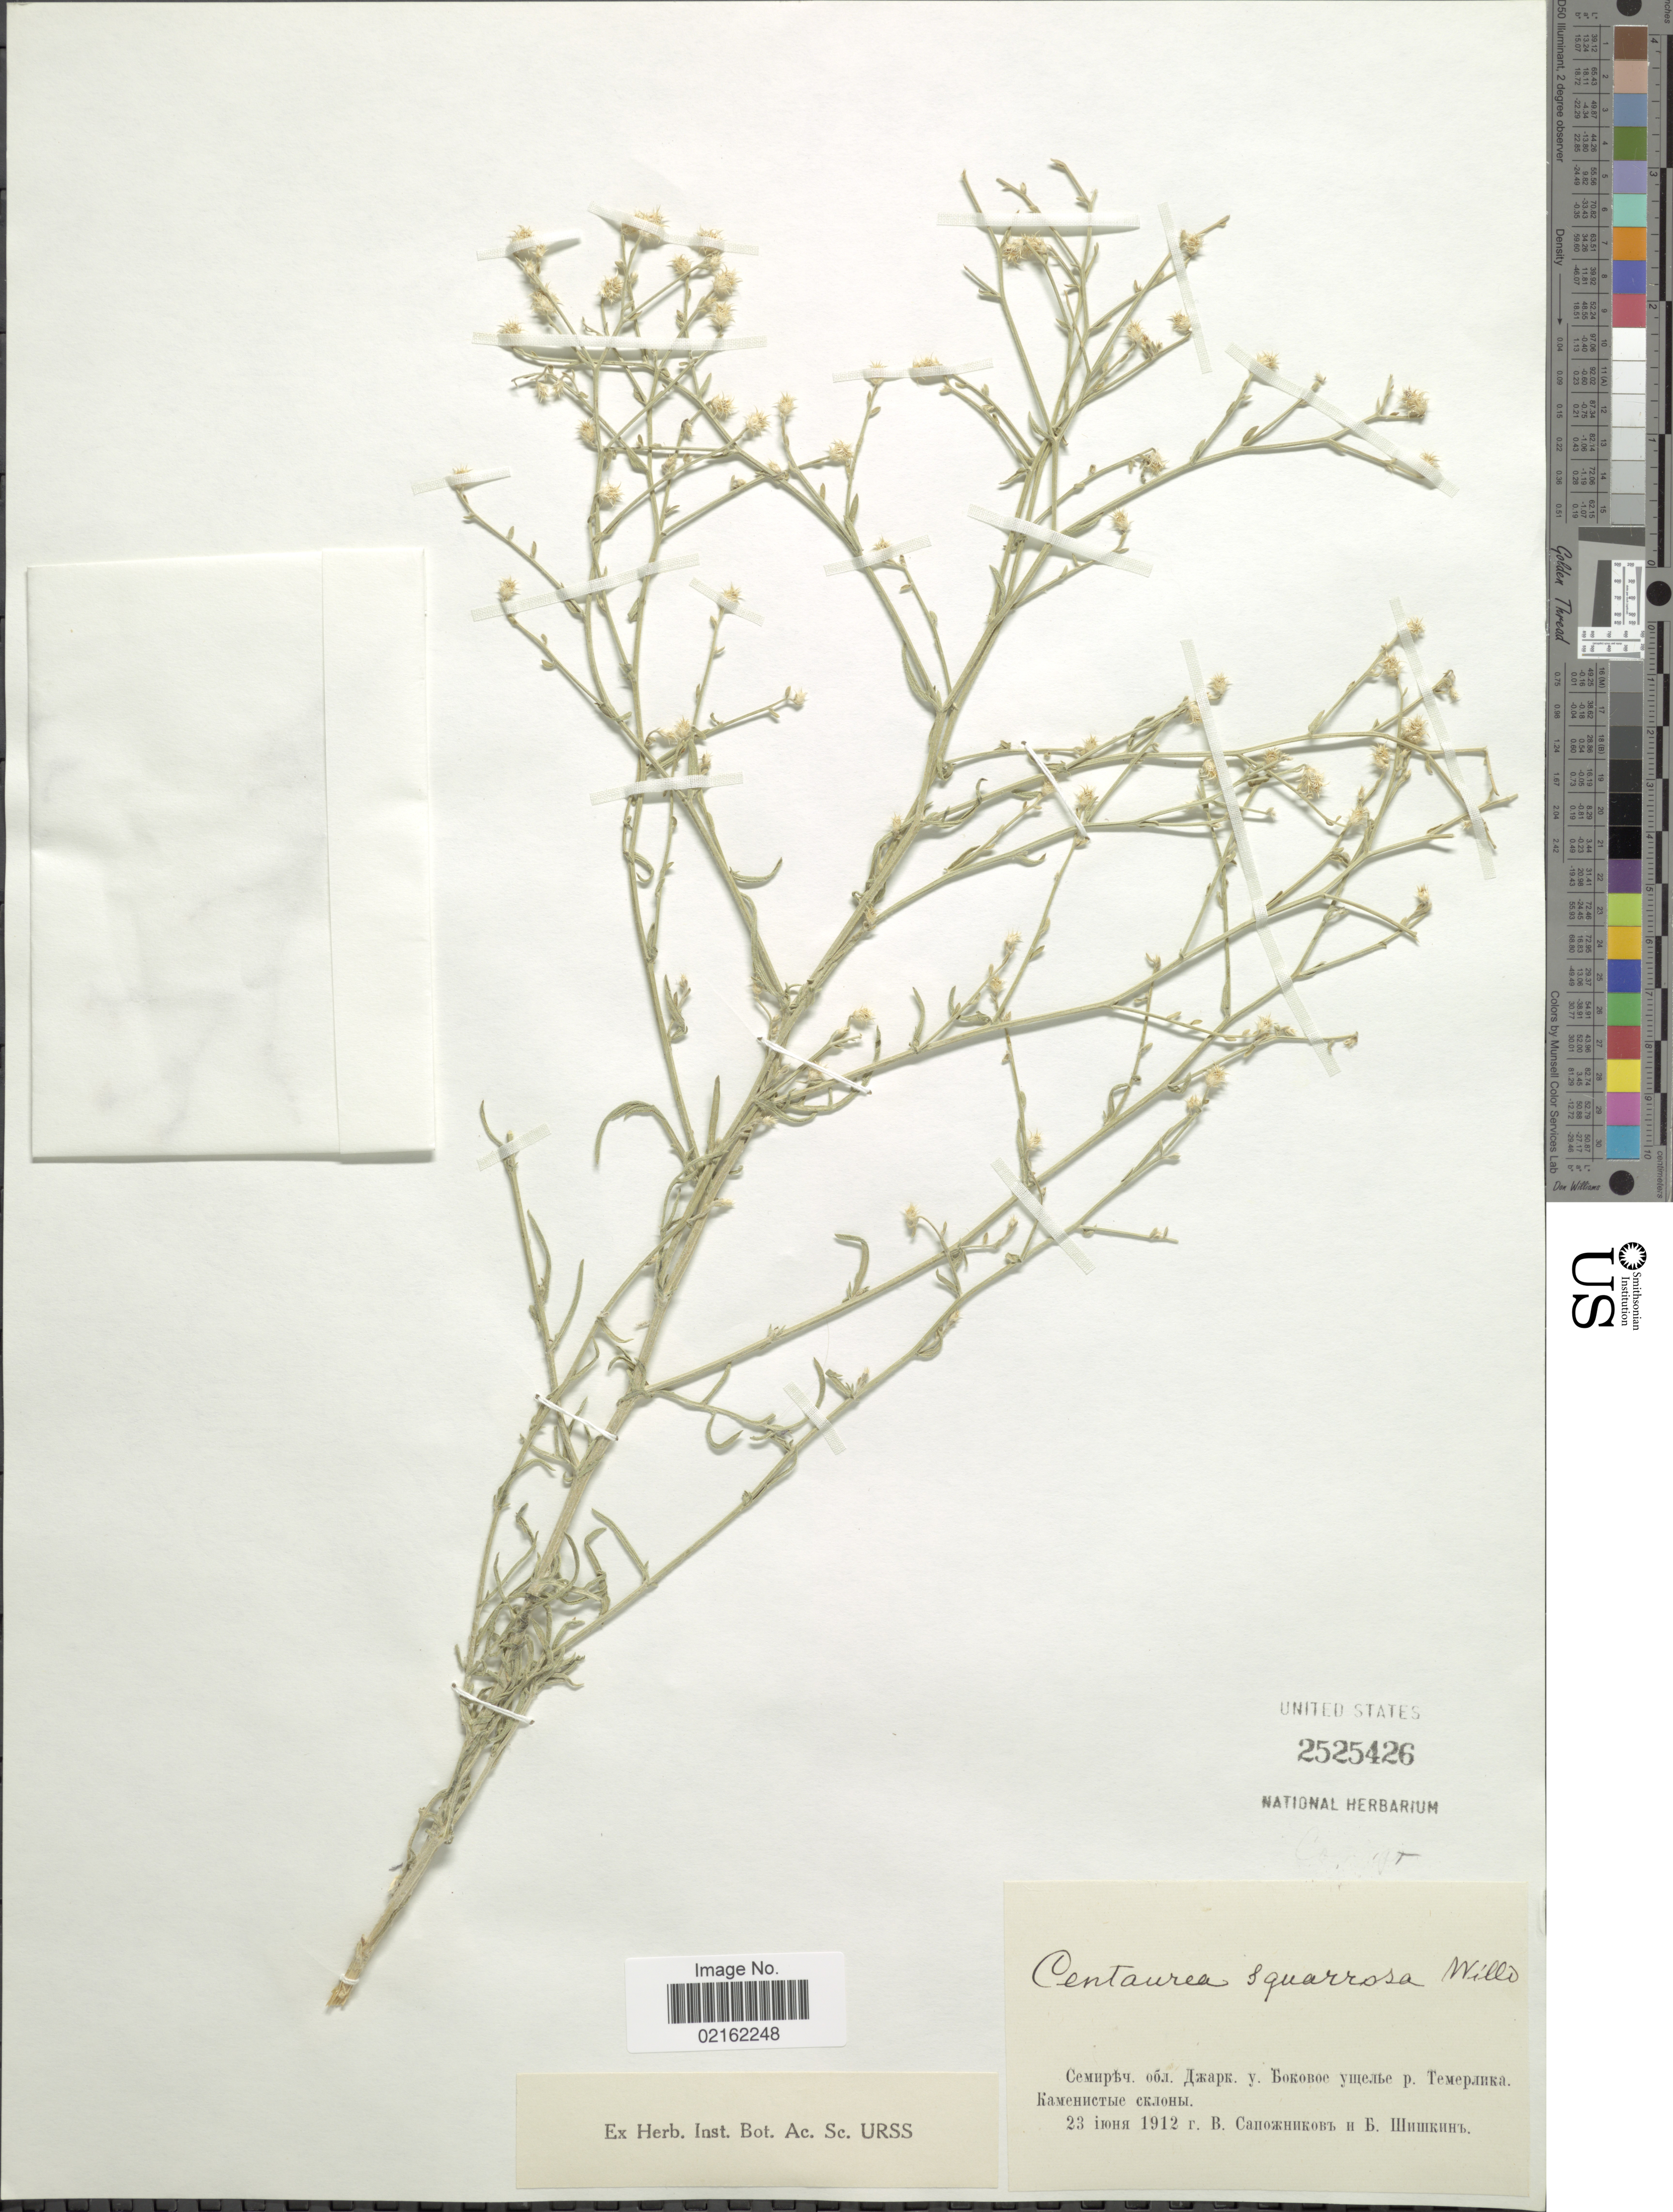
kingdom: Plantae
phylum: Tracheophyta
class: Magnoliopsida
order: Asterales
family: Asteraceae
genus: Centaurea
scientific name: Centaurea virgata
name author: Lam.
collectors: V. Sapozhnikov & B. Shishkin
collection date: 1912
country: Kazakhstan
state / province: Almaty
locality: Temirlik river, Temirlik gorge.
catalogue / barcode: US 2525426